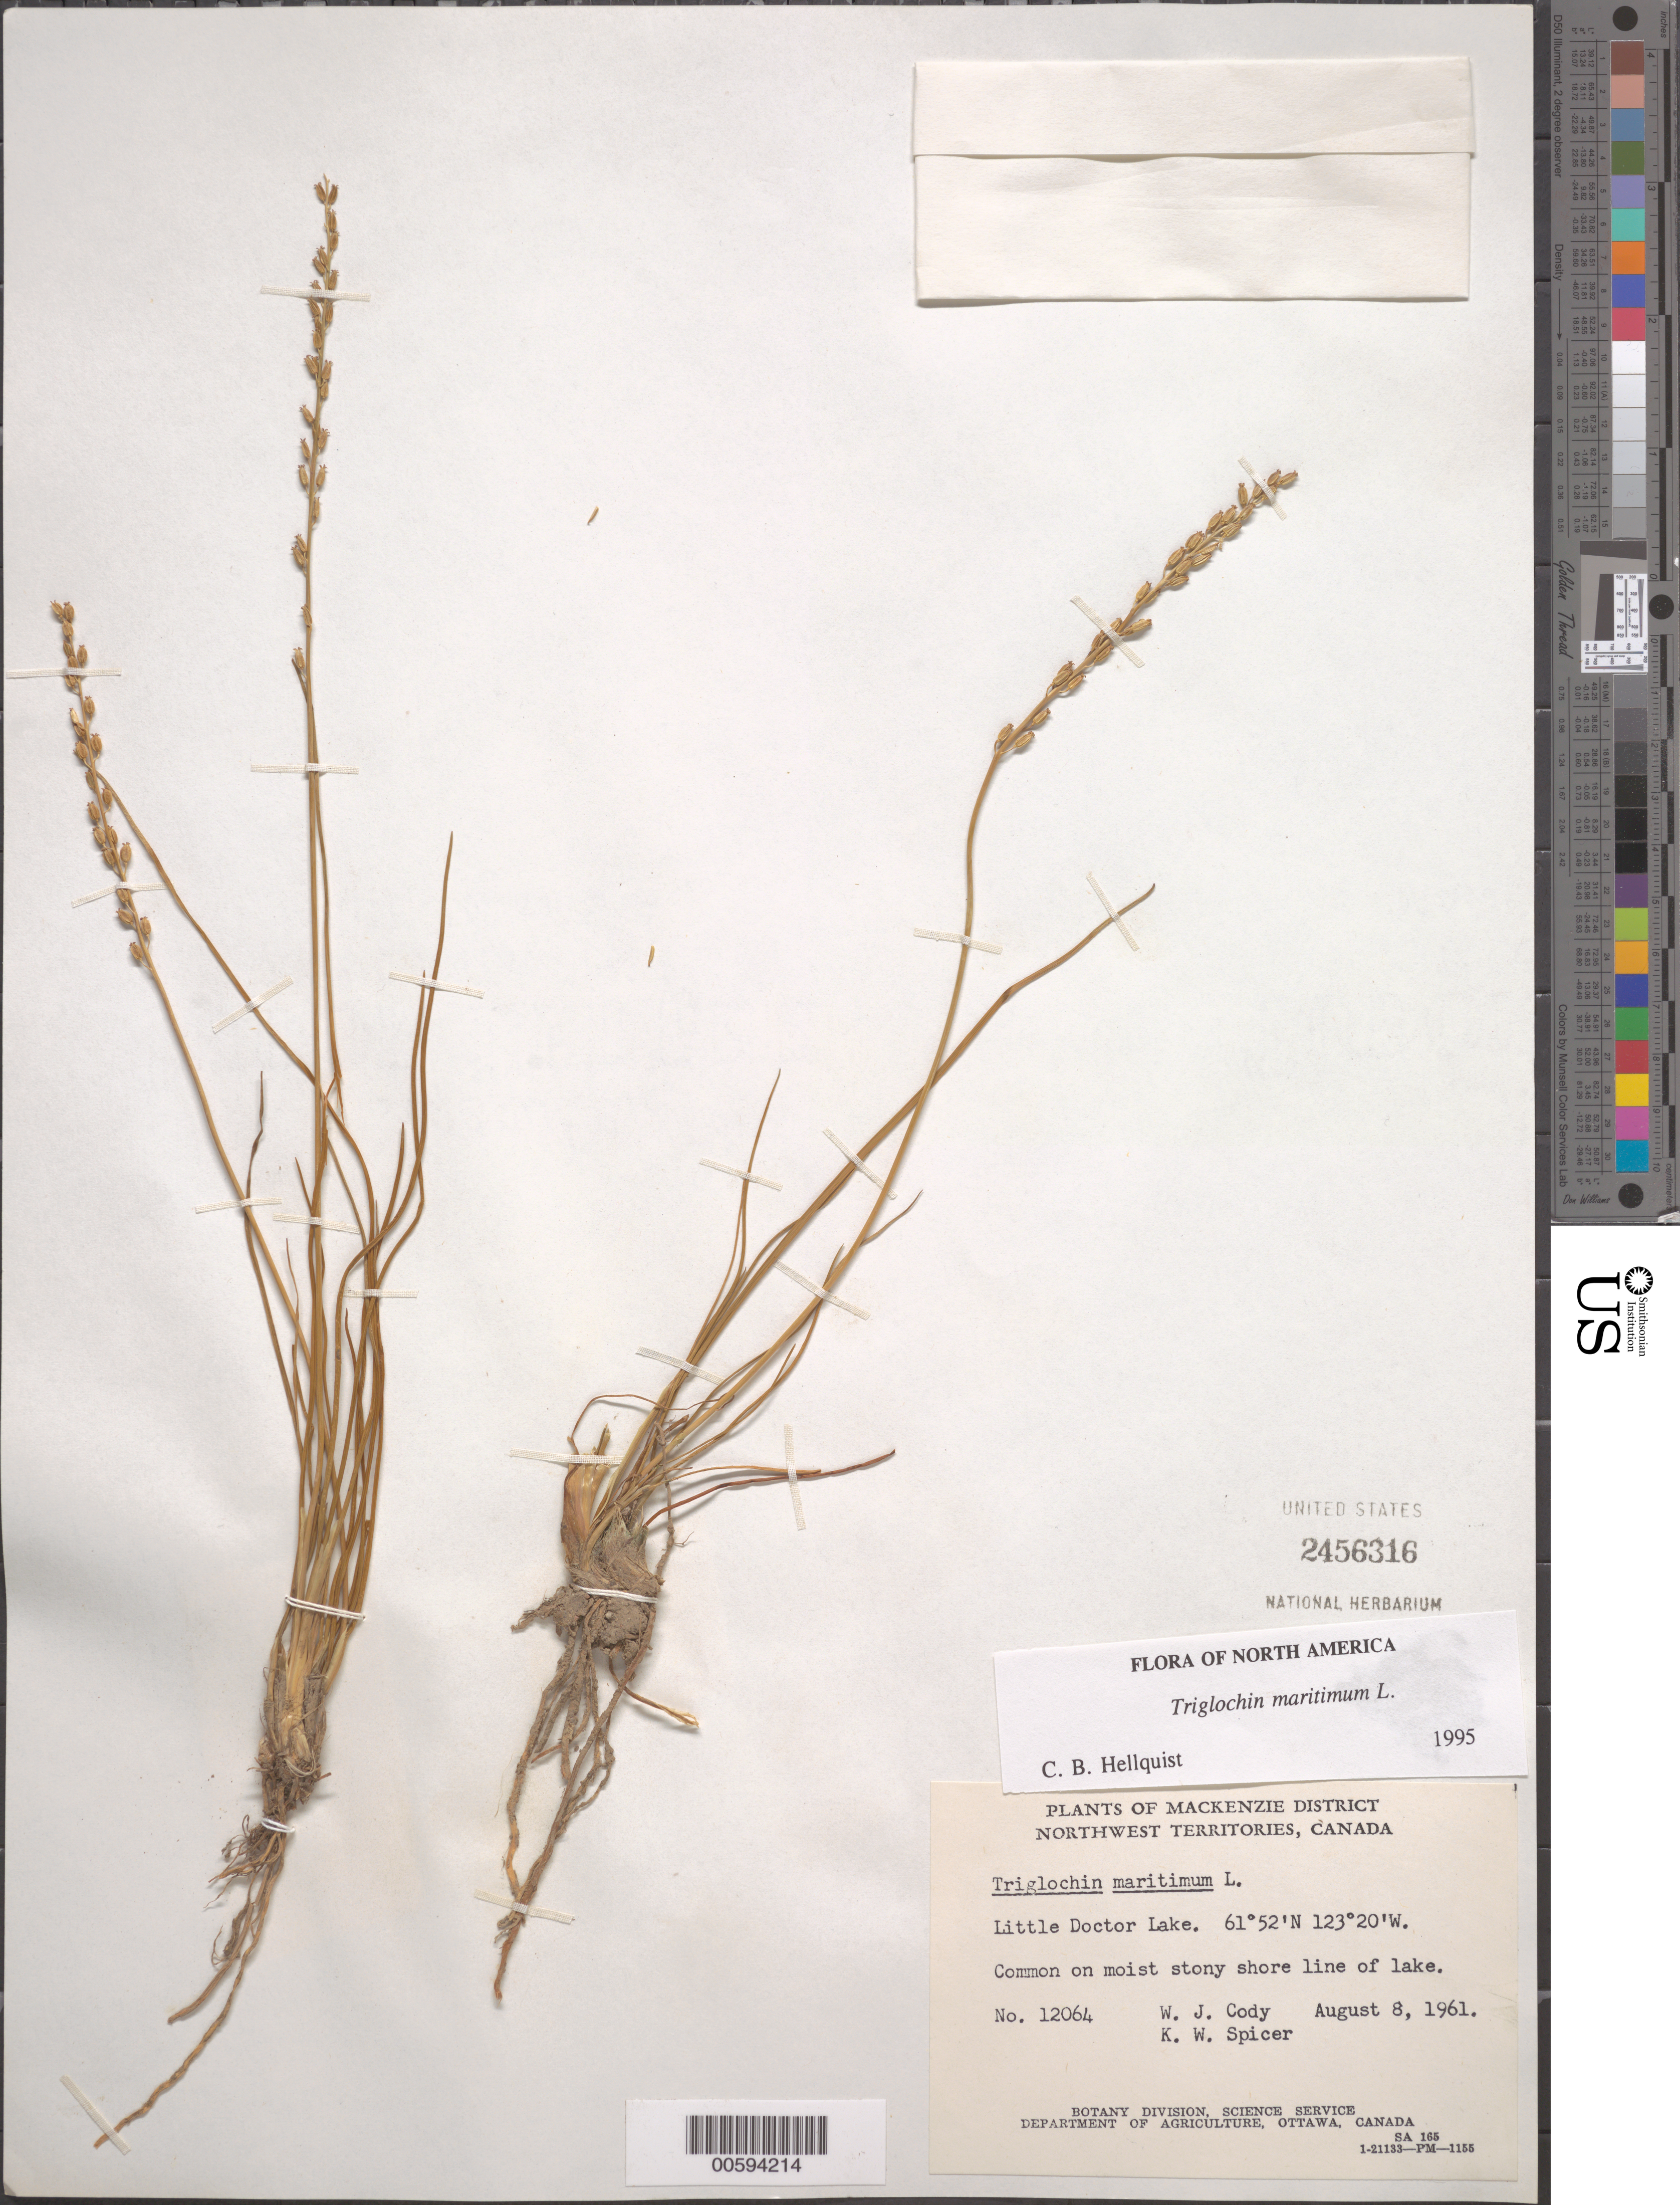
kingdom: Plantae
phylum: Tracheophyta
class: Liliopsida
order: Alismatales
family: Juncaginaceae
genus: Triglochin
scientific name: Triglochin maritima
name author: L.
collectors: W. Cody & K. Spicer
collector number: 12064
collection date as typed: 08 Aug 1961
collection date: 1961-08-08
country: Canada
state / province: Northwest Territories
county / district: Mackenzie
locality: Little Doctor Lake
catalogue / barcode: US 2456316